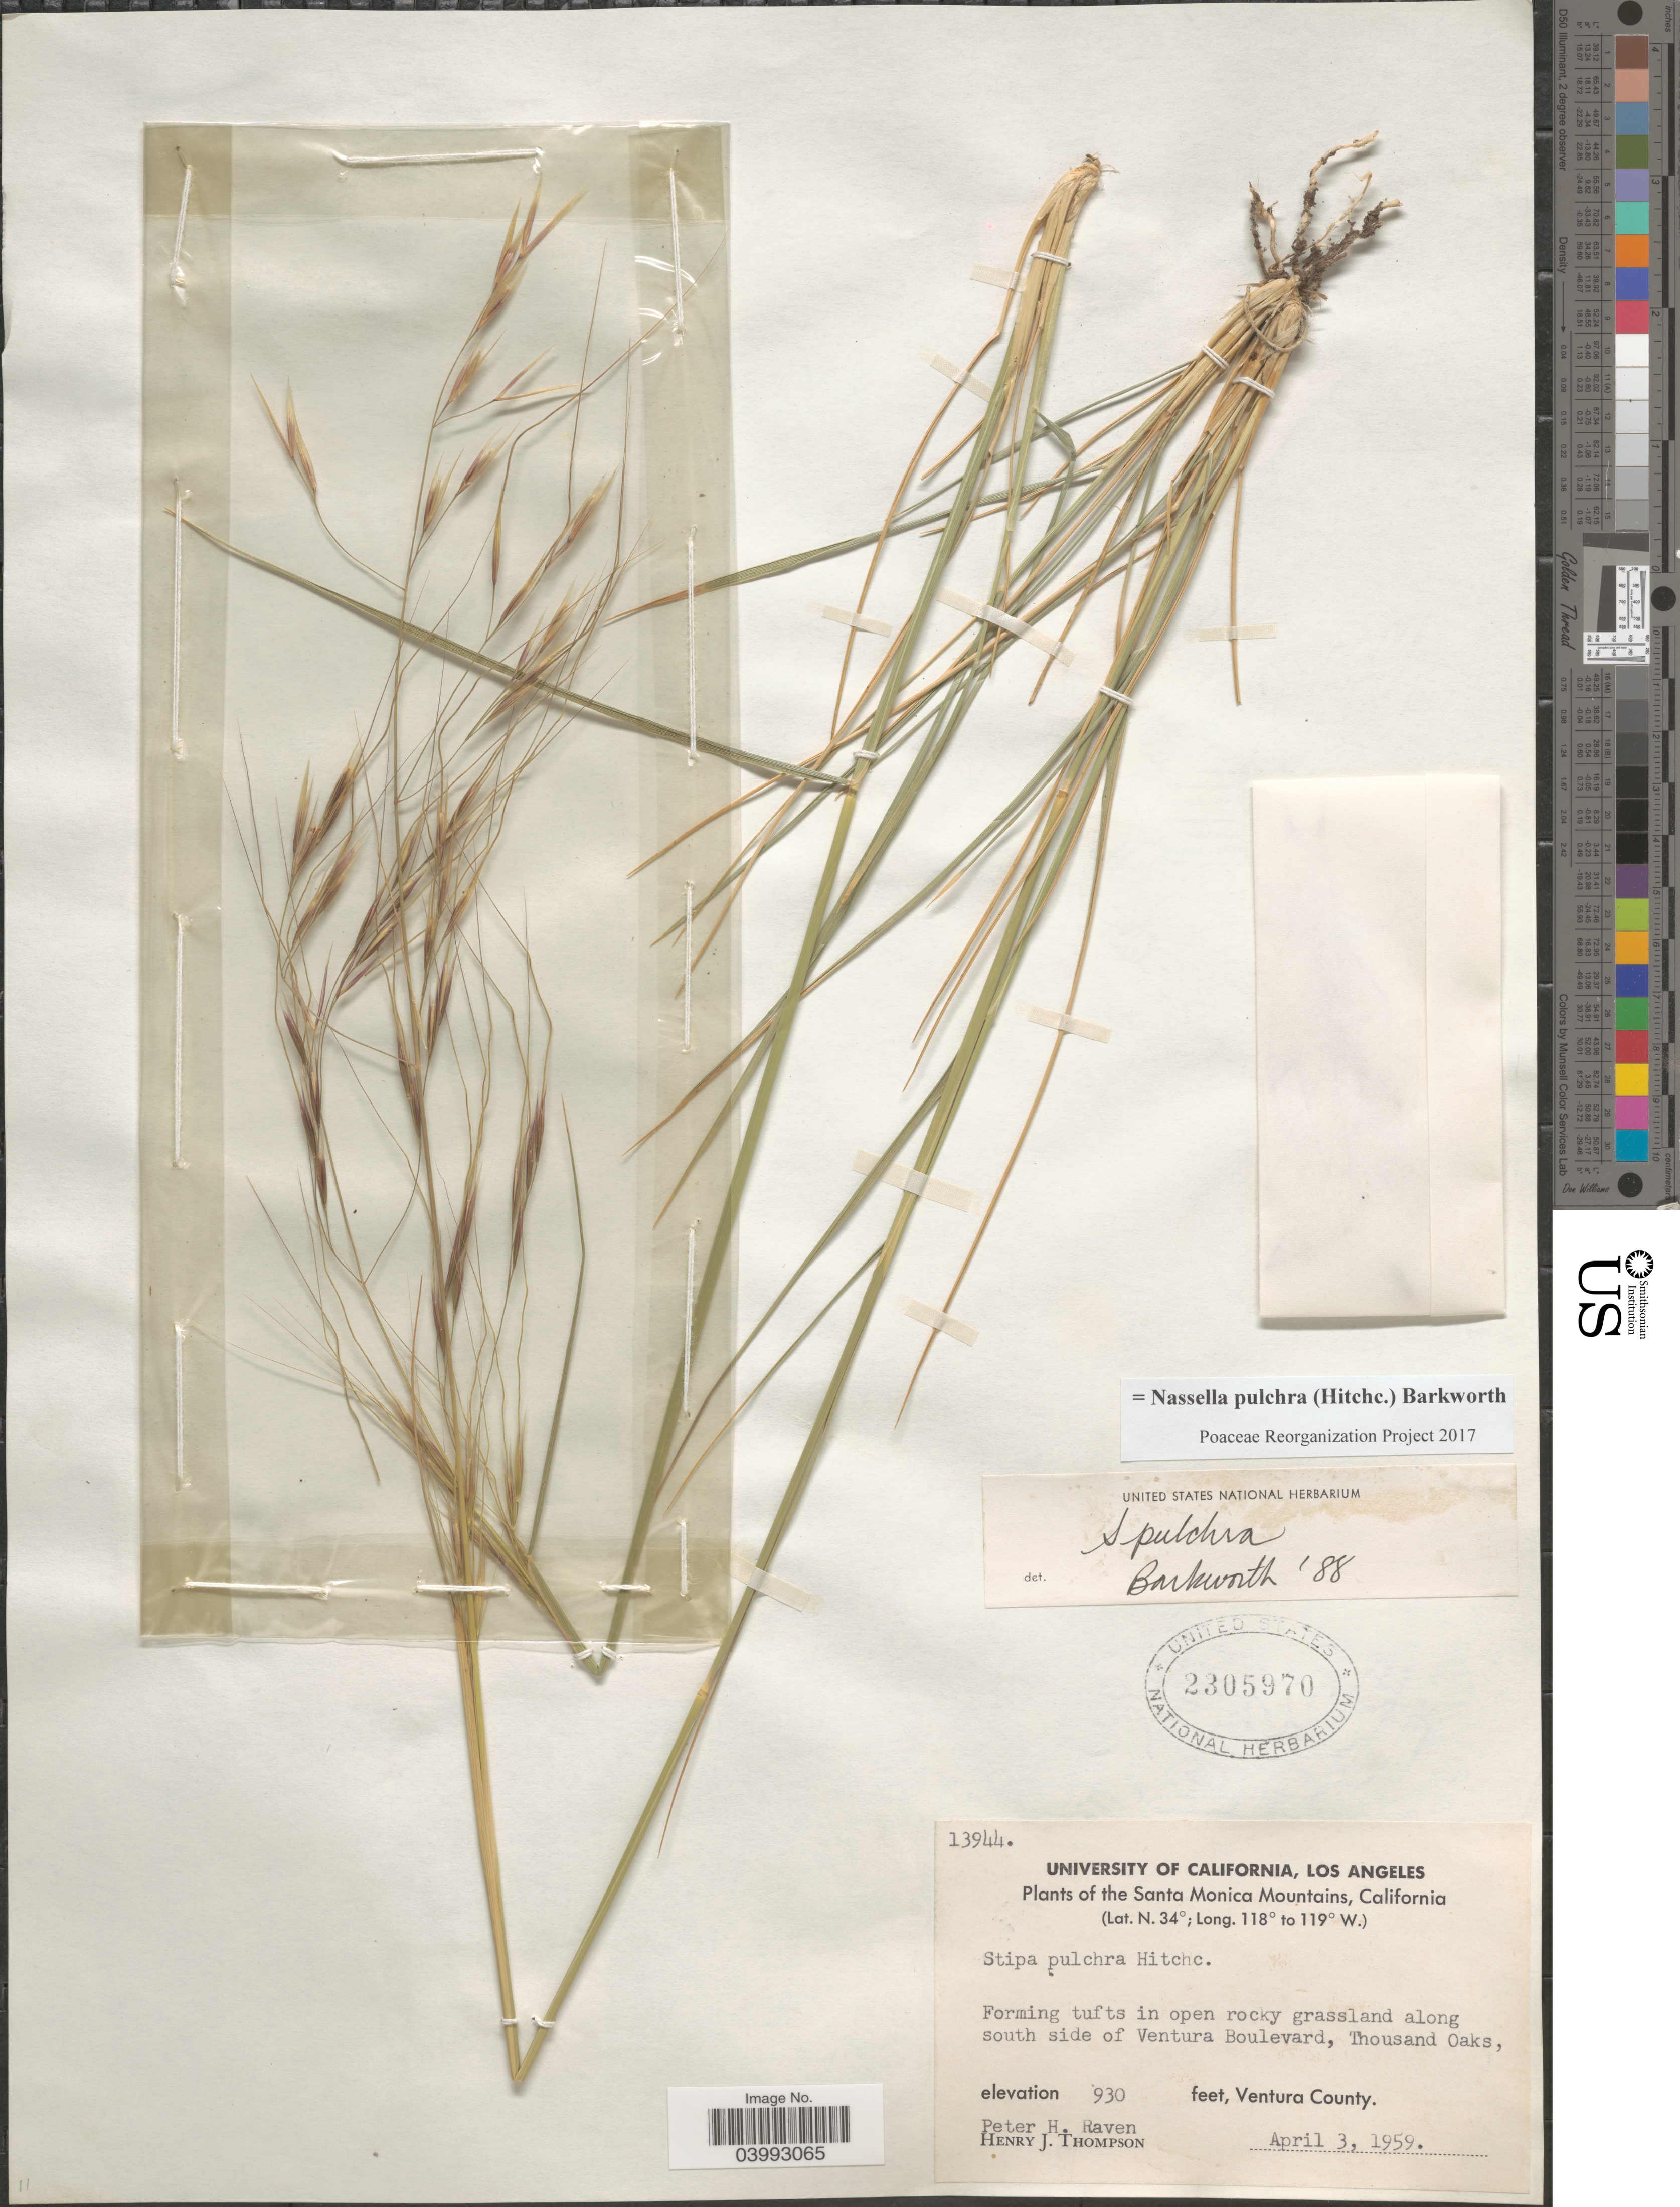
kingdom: Plantae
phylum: Tracheophyta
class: Liliopsida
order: Poales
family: Poaceae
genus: Nassella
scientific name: Nassella pulchra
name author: (Hitchc.) Barkworth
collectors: P. Raven & H. J. Thompson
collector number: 13944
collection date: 1959-04-03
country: United States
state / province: California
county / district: Ventura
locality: The Santa Monica Mountains. Along south side of Ventura Boulevard, Thousand Oaks, Ventura County.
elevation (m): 283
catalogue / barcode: US 2305970